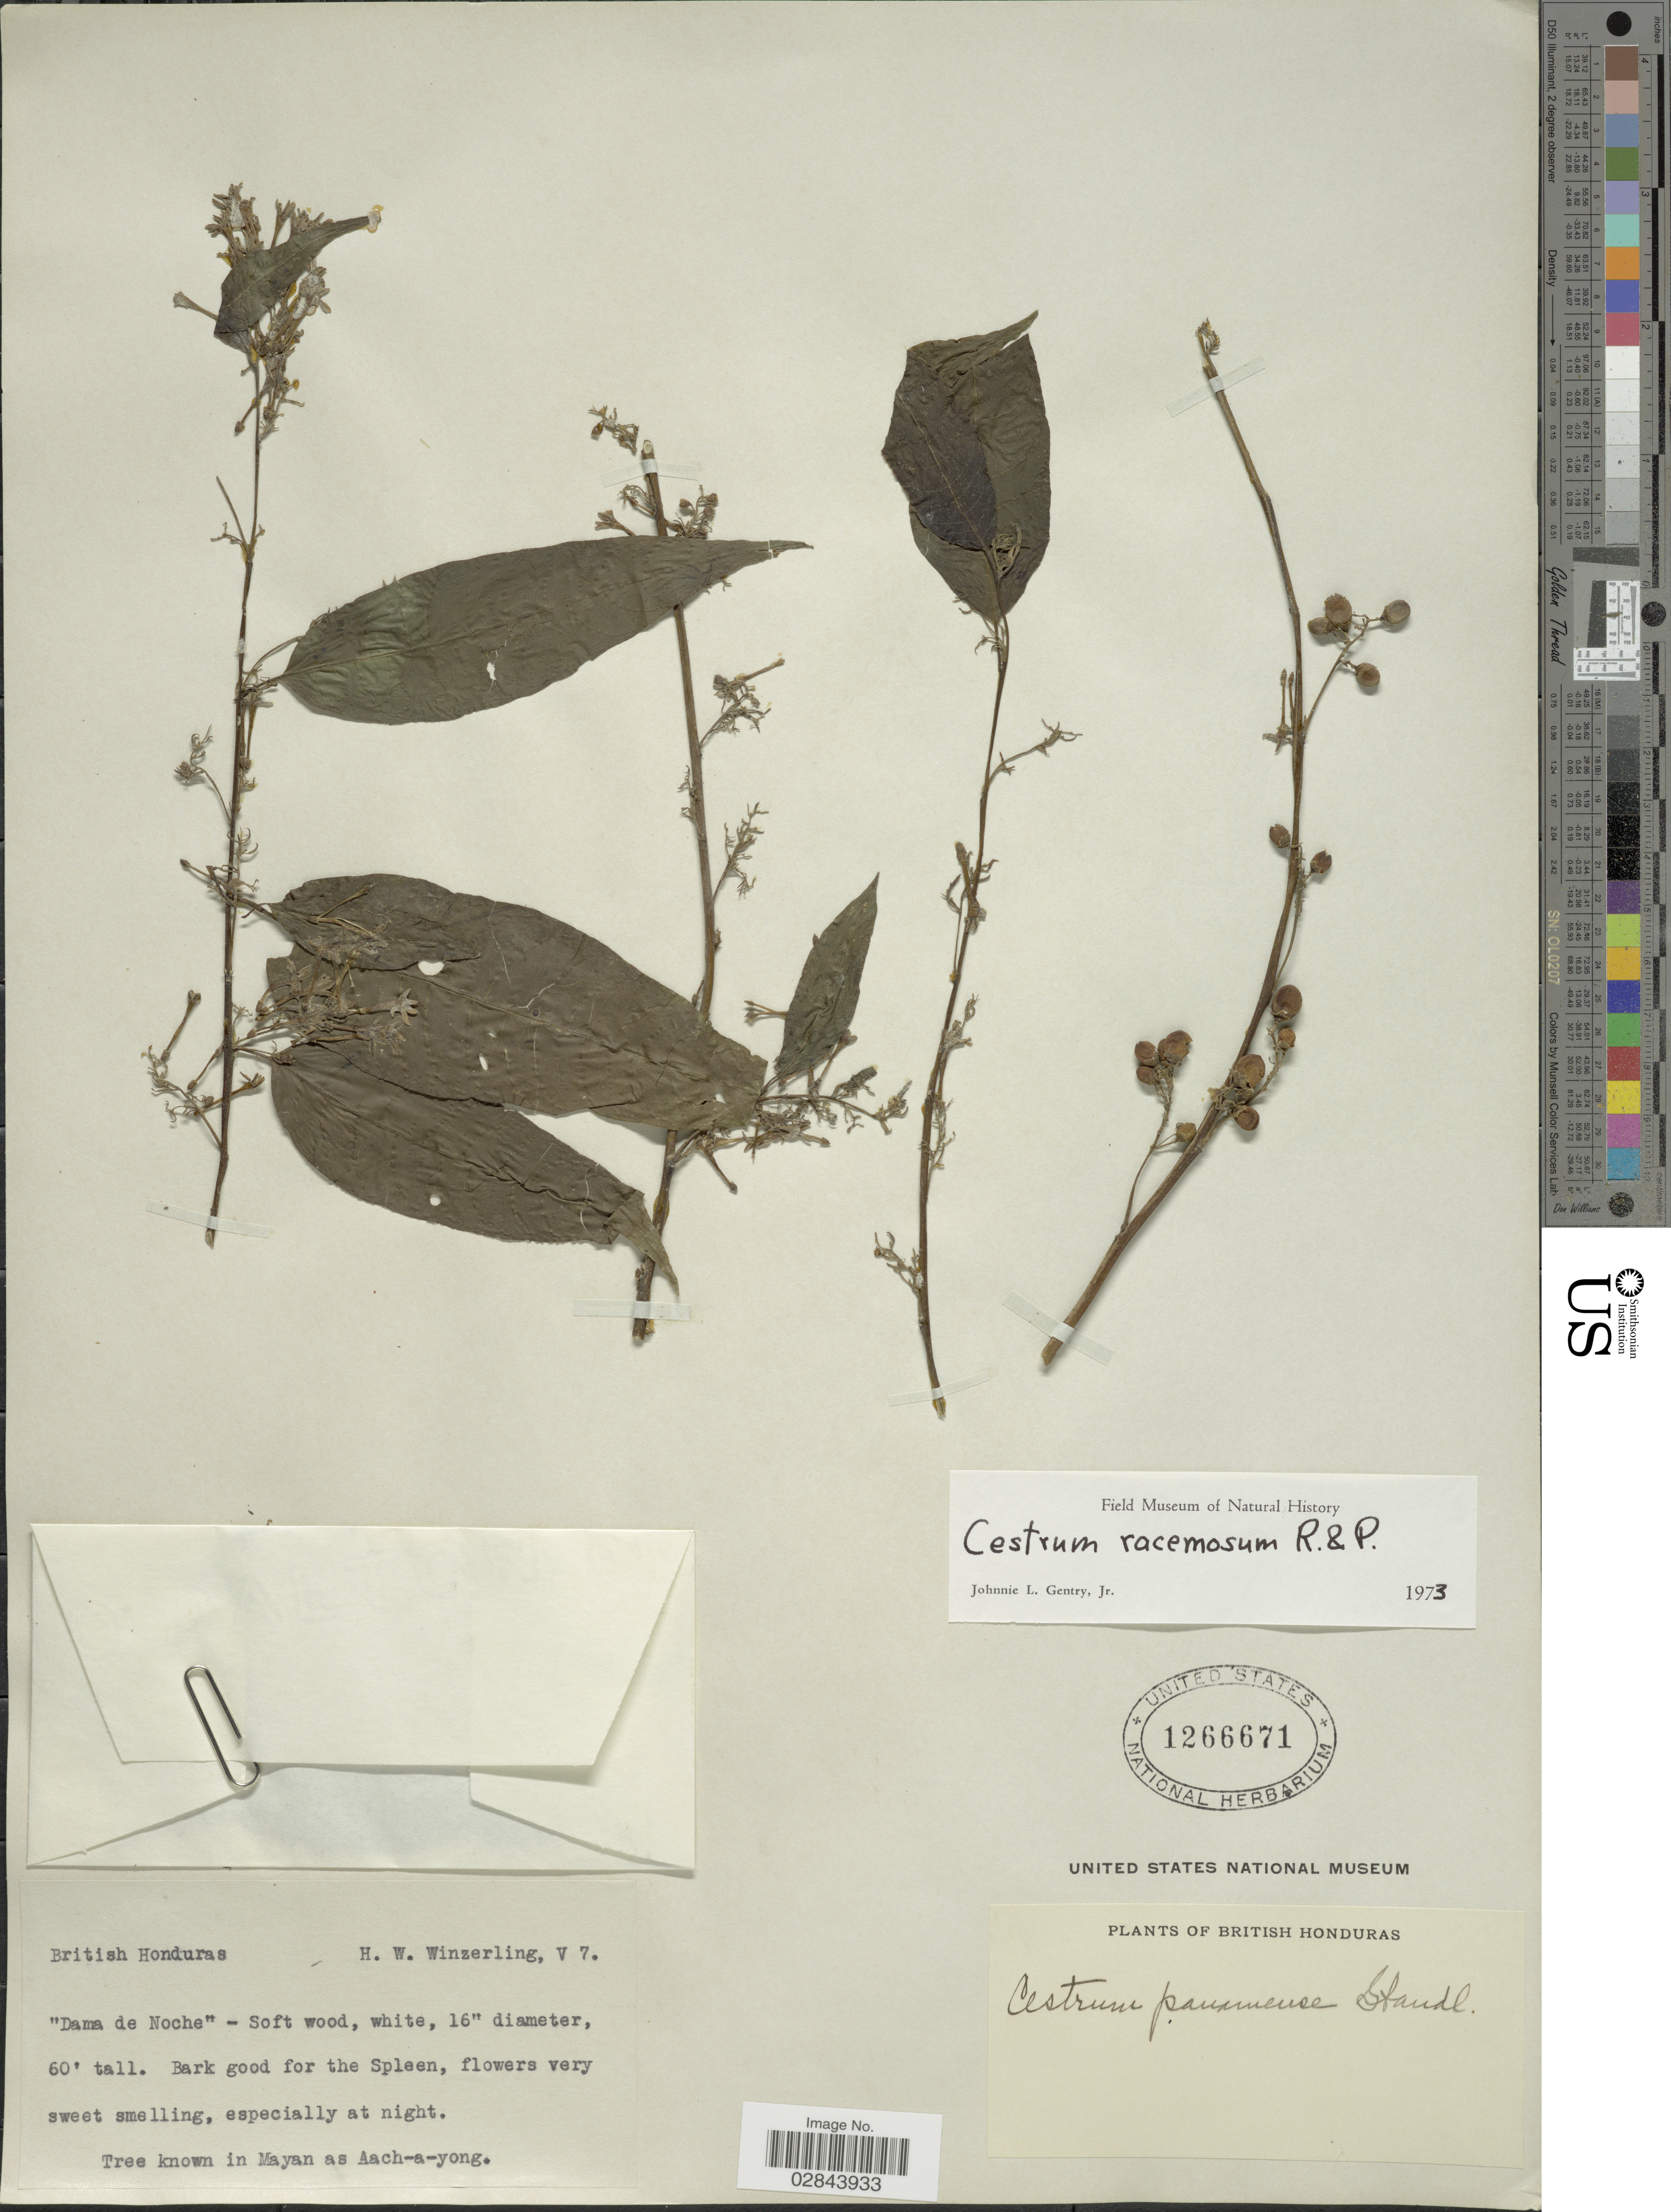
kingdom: Plantae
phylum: Tracheophyta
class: Magnoliopsida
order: Solanales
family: Solanaceae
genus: Cestrum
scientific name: Cestrum racemosum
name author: Ruiz & Pav.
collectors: H. Winzerling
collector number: V7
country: Belize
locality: British Honduras.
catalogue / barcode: US 1266671